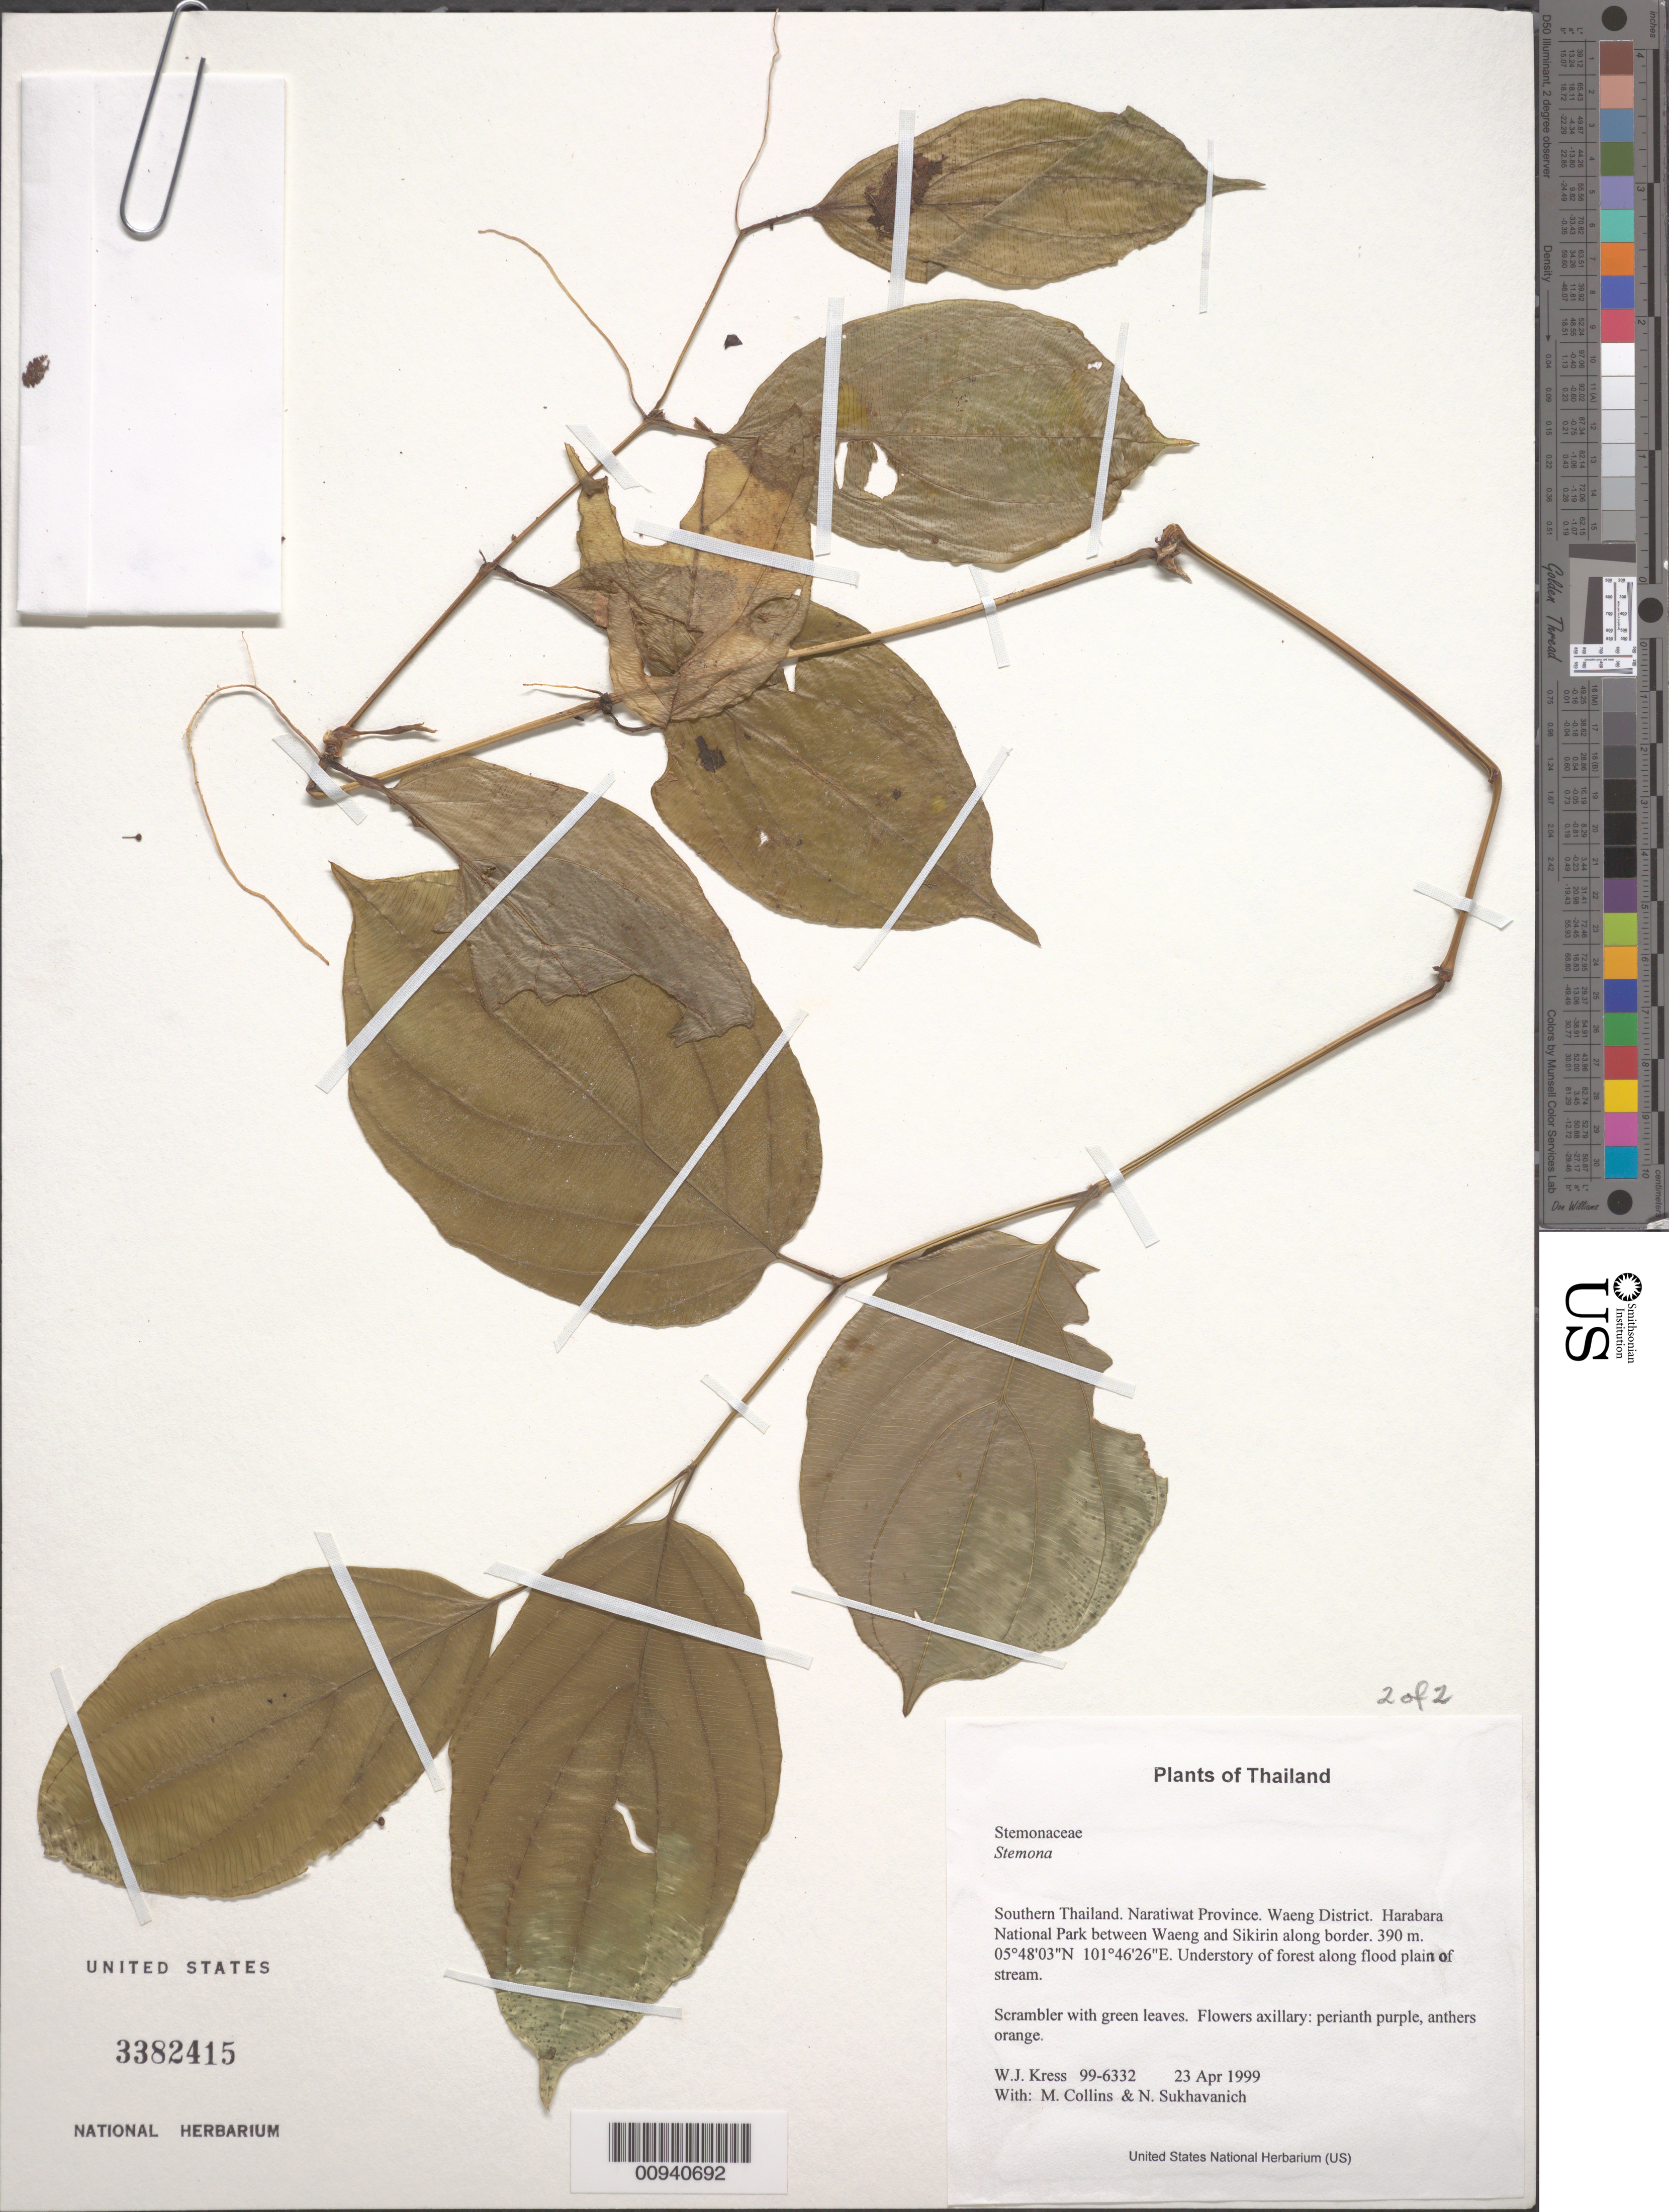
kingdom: Plantae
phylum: Tracheophyta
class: Liliopsida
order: Pandanales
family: Stemonaceae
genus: Stemona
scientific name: Stemona sp.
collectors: W. J. Kress, M. Collins & N. Sukhavanich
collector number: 99-6332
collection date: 1999-04-23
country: Thailand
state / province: Narathiwat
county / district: Waeng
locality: Harabara National Park between Waeng and Sikirin along border.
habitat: Understory of forest along flood plain of stream.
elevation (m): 390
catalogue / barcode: US 3382415